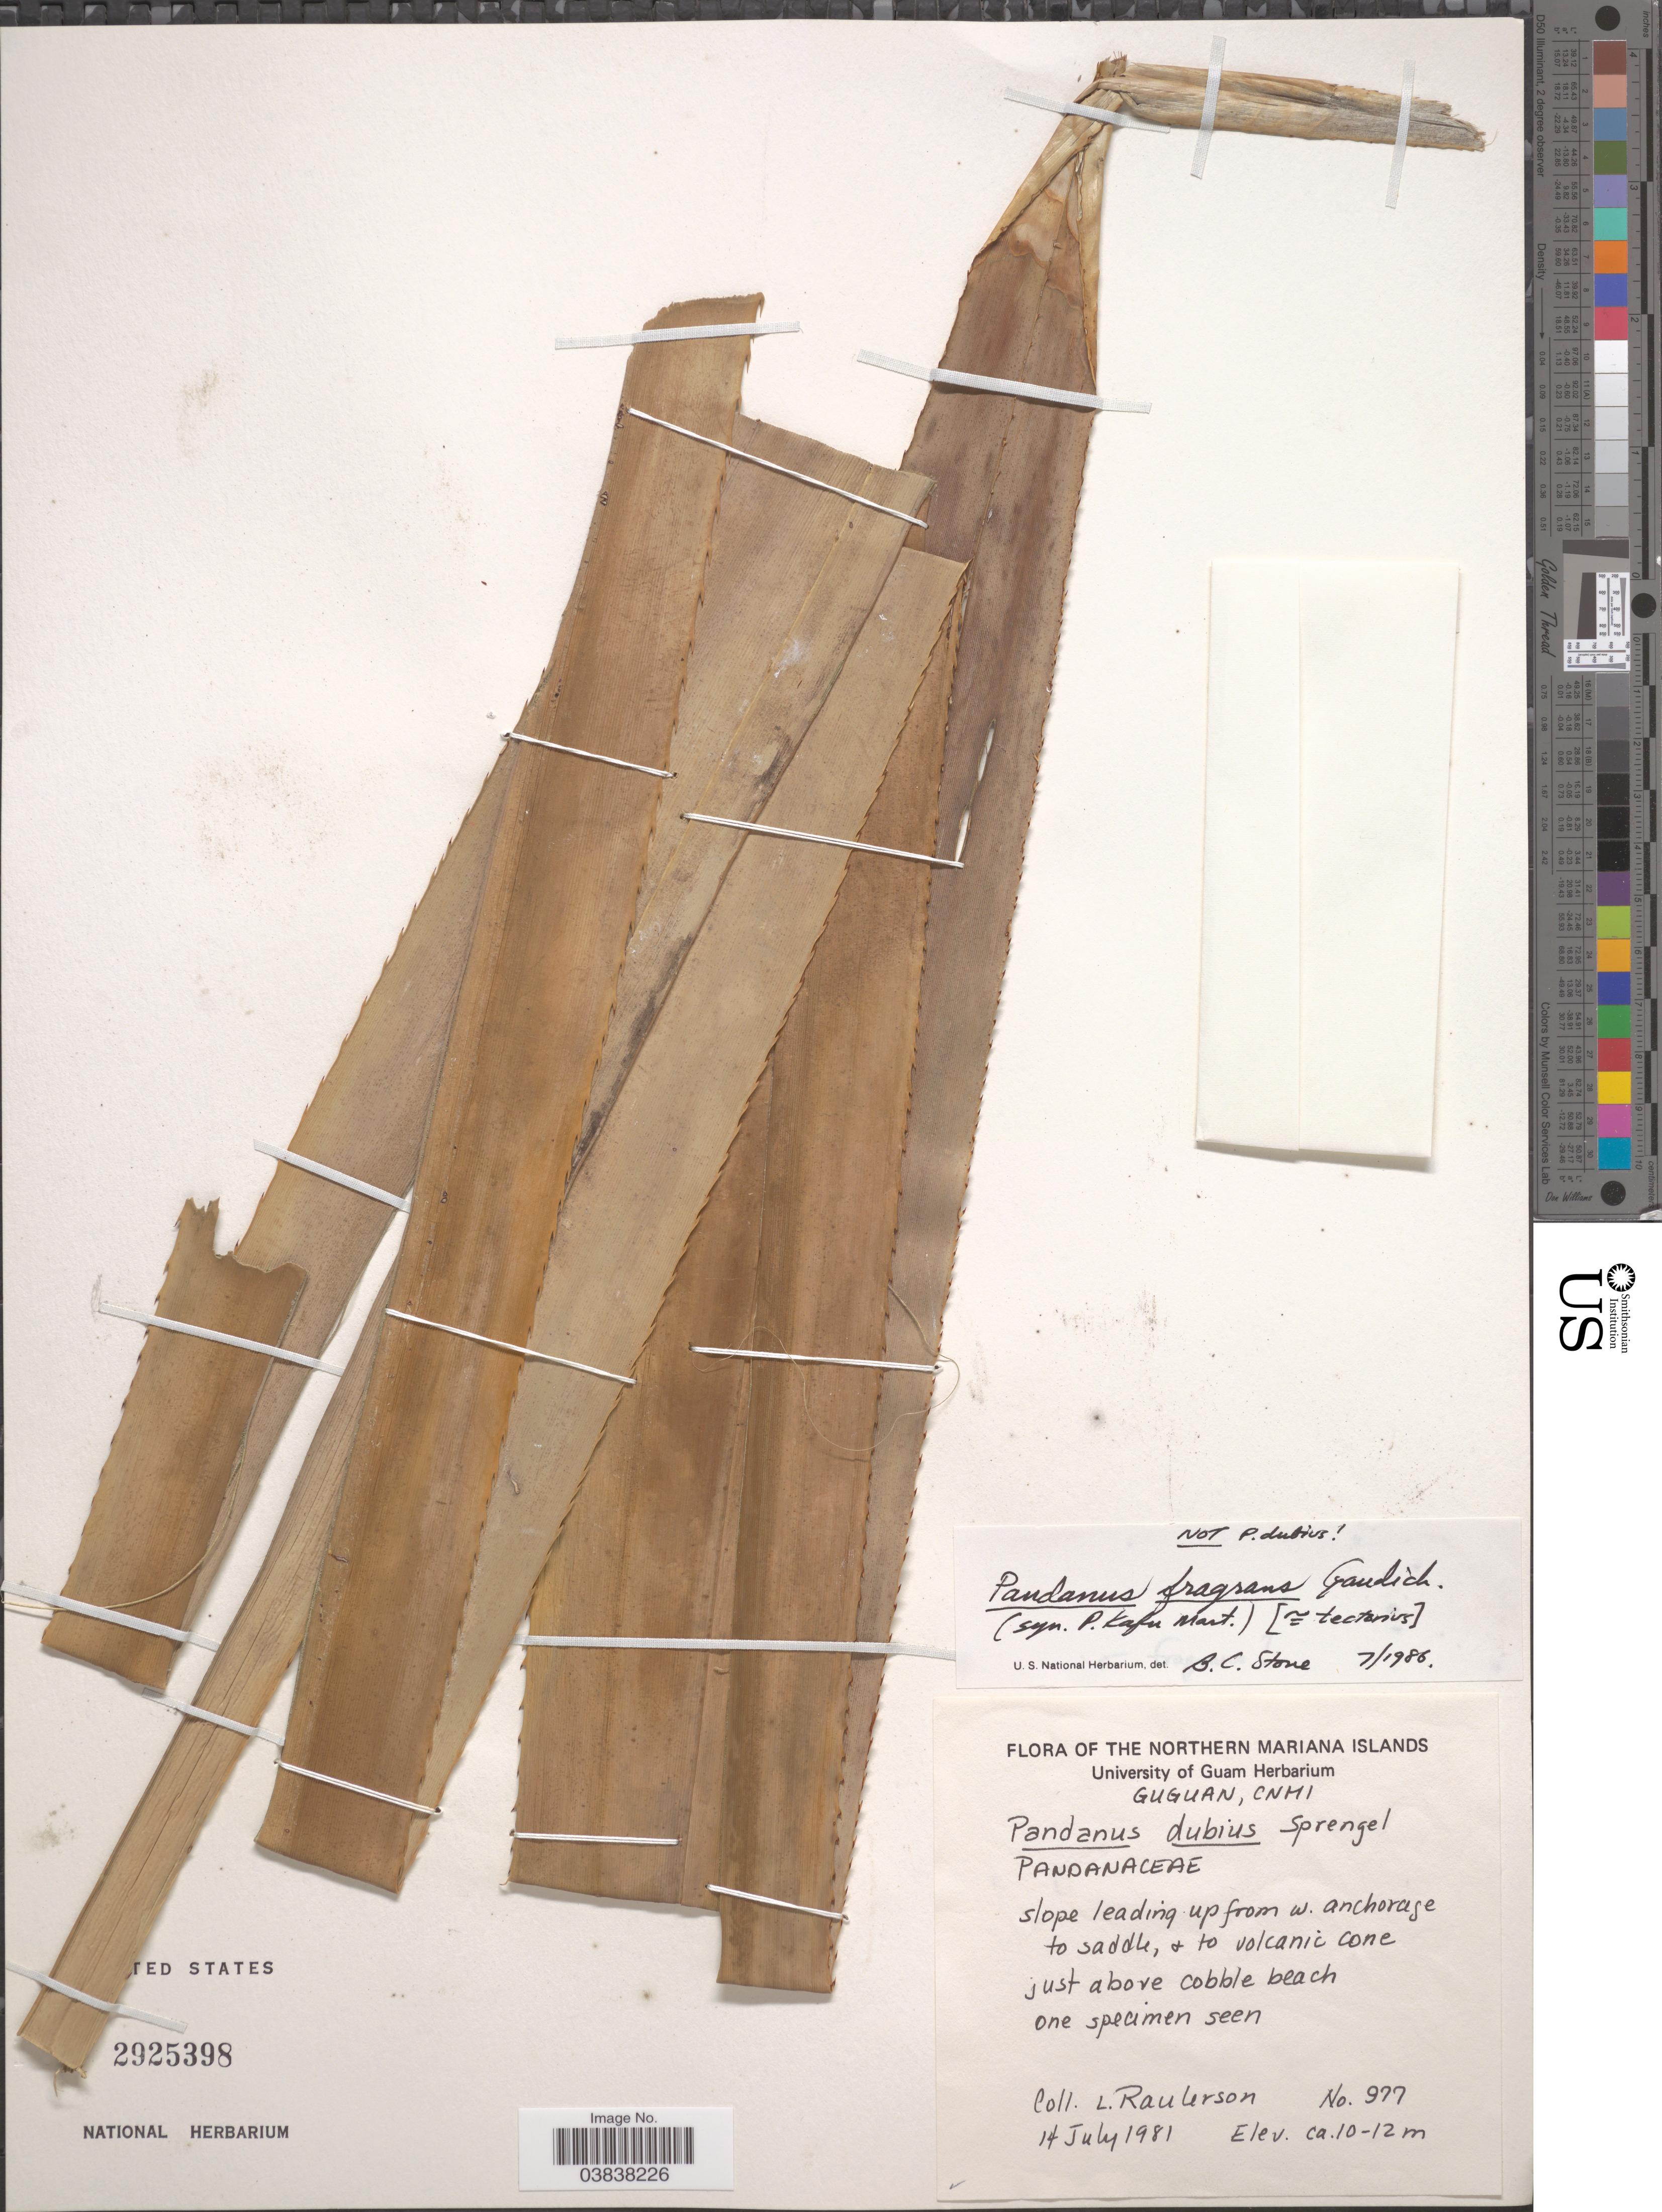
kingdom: Plantae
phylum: Tracheophyta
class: Liliopsida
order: Pandanales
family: Pandanaceae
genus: Pandanus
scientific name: Pandanus tectorius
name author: Parkinson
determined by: Strong, Mark T., (BOT), Smithsonian Institution - National Museum of Natural History (UNITED STATES)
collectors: L. Raulerson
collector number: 977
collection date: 1981-07-14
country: Northern Mariana Islands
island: Guguan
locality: Guguan, CNMI.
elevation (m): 10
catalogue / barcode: US 2925398